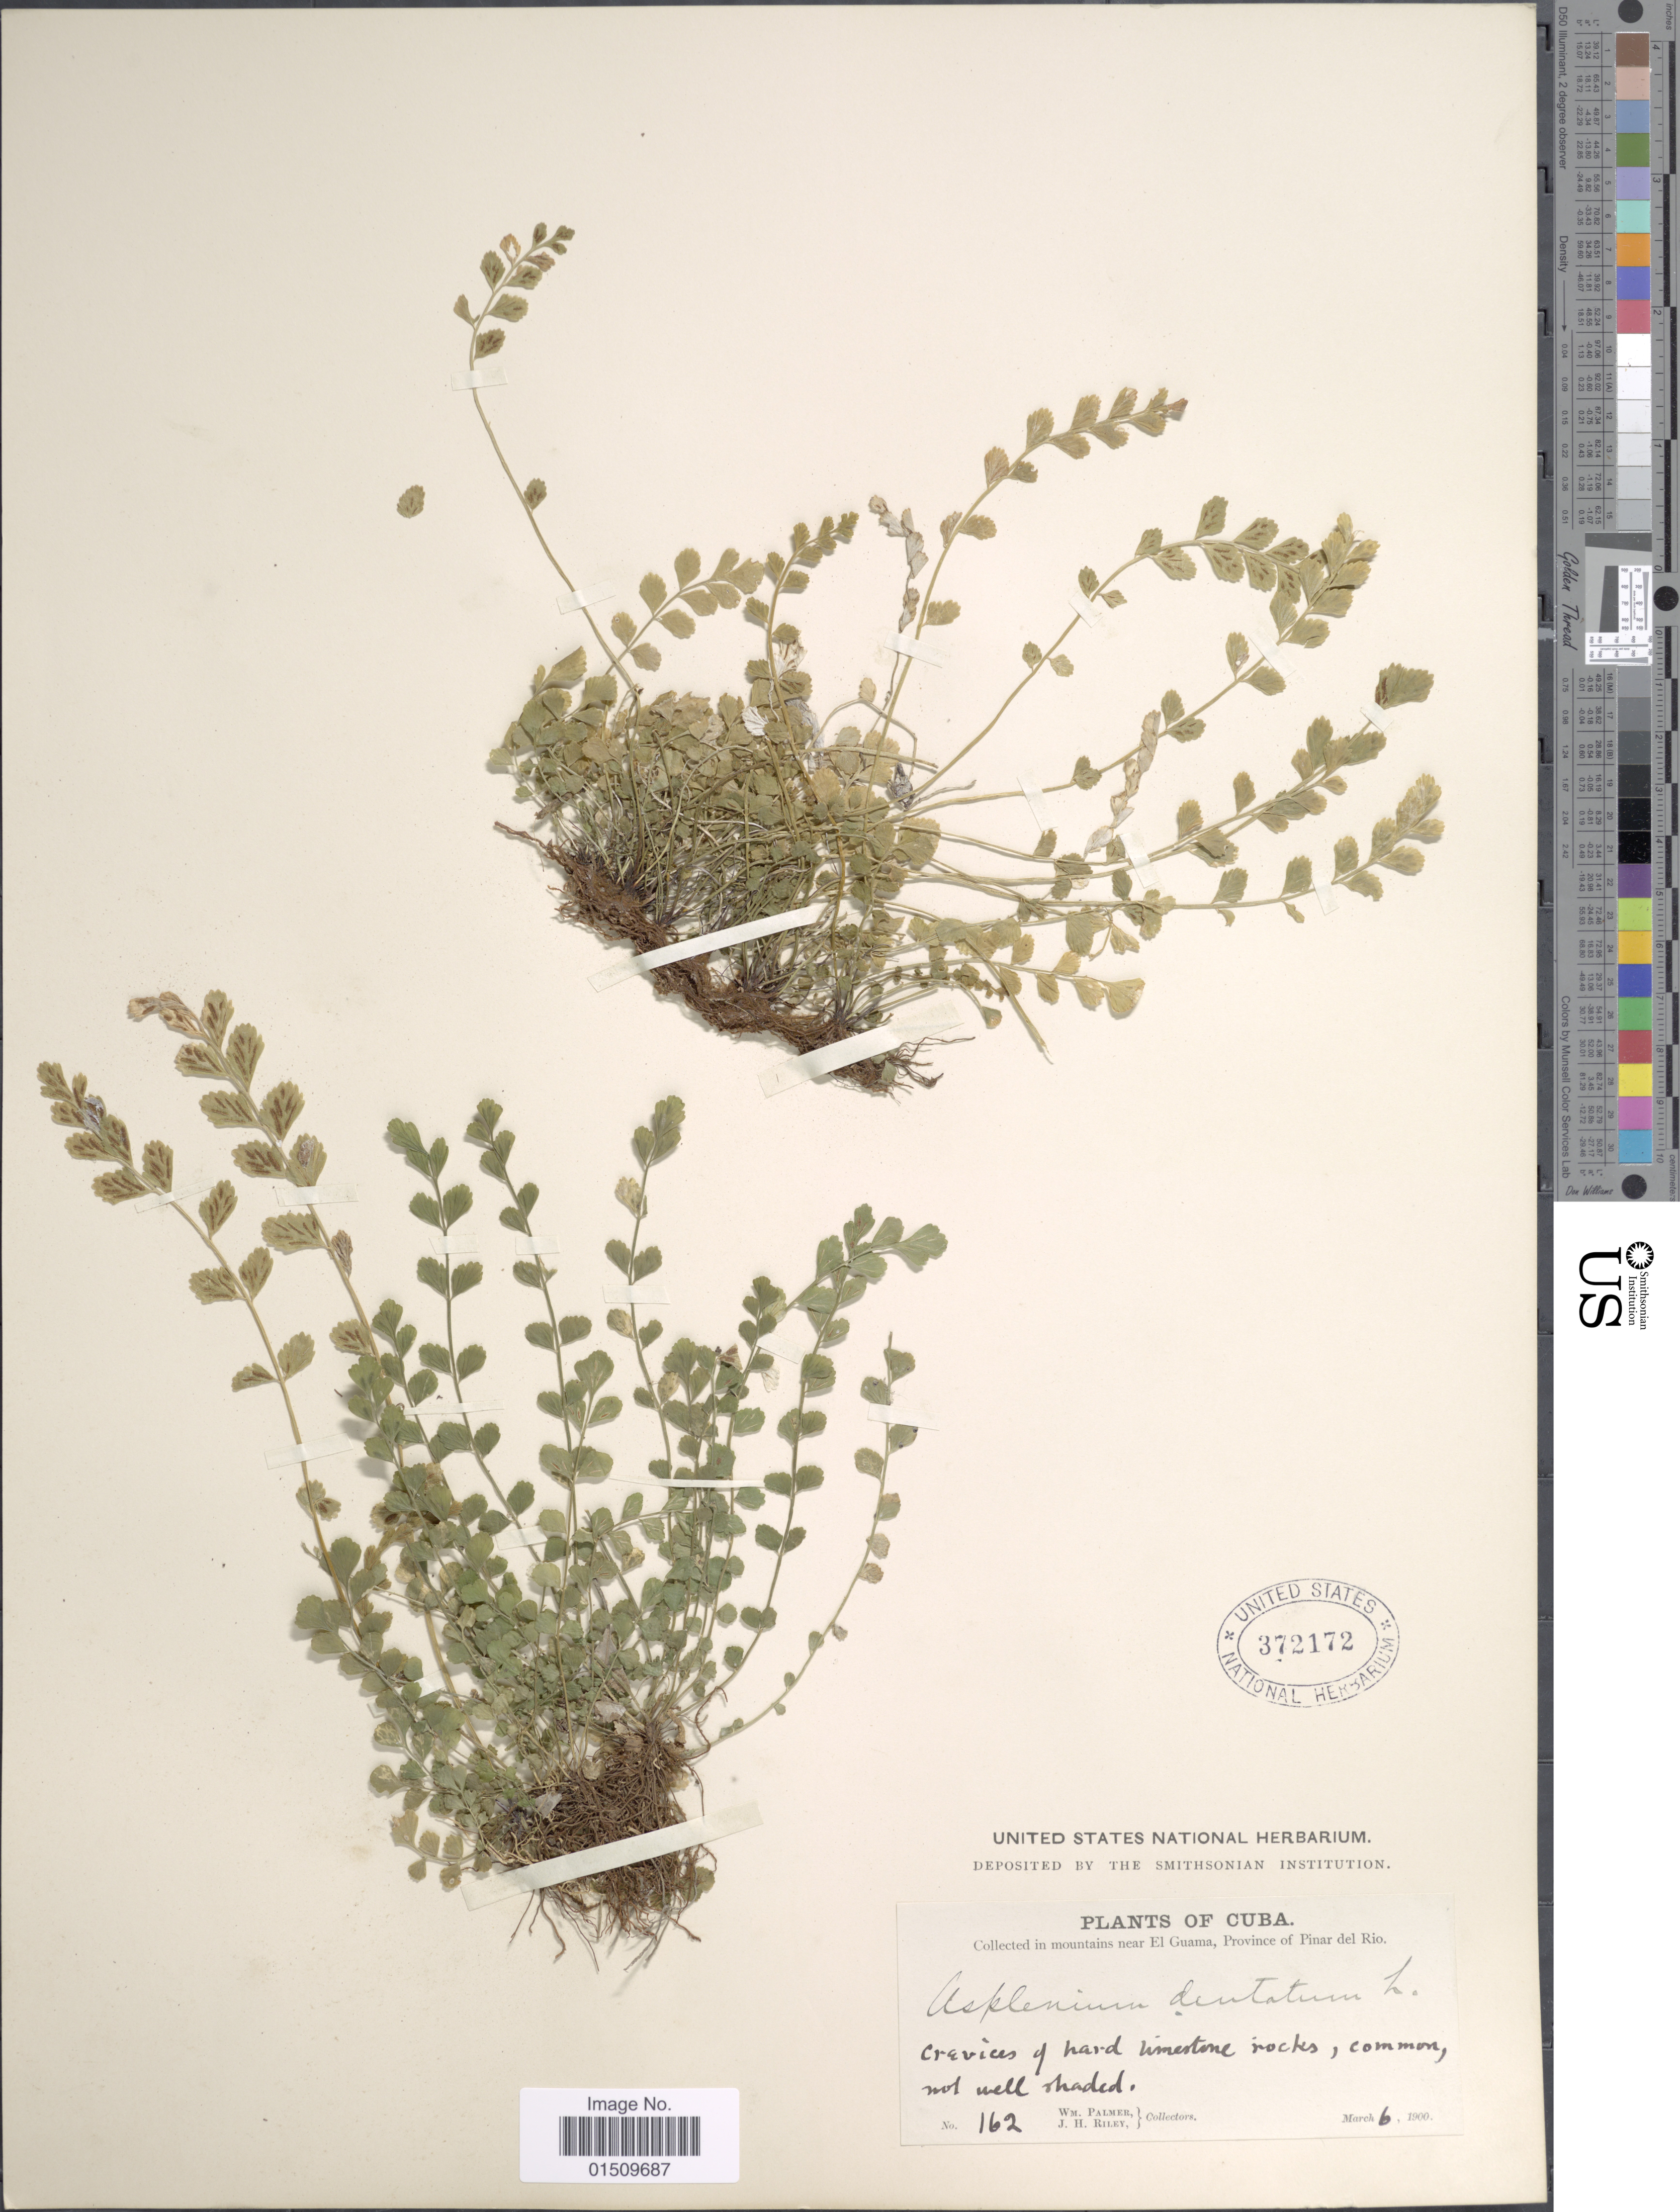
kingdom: Plantae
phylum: Tracheophyta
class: Polypodiopsida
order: Polypodiales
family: Aspleniaceae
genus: Asplenium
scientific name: Asplenium trichomanes-dentatum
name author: L.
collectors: W. Palmer & J. H. Riley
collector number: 162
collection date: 1900-03-06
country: Cuba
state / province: Pinar del Río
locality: Cuba, in mountains near El Guama.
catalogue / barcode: US 372172